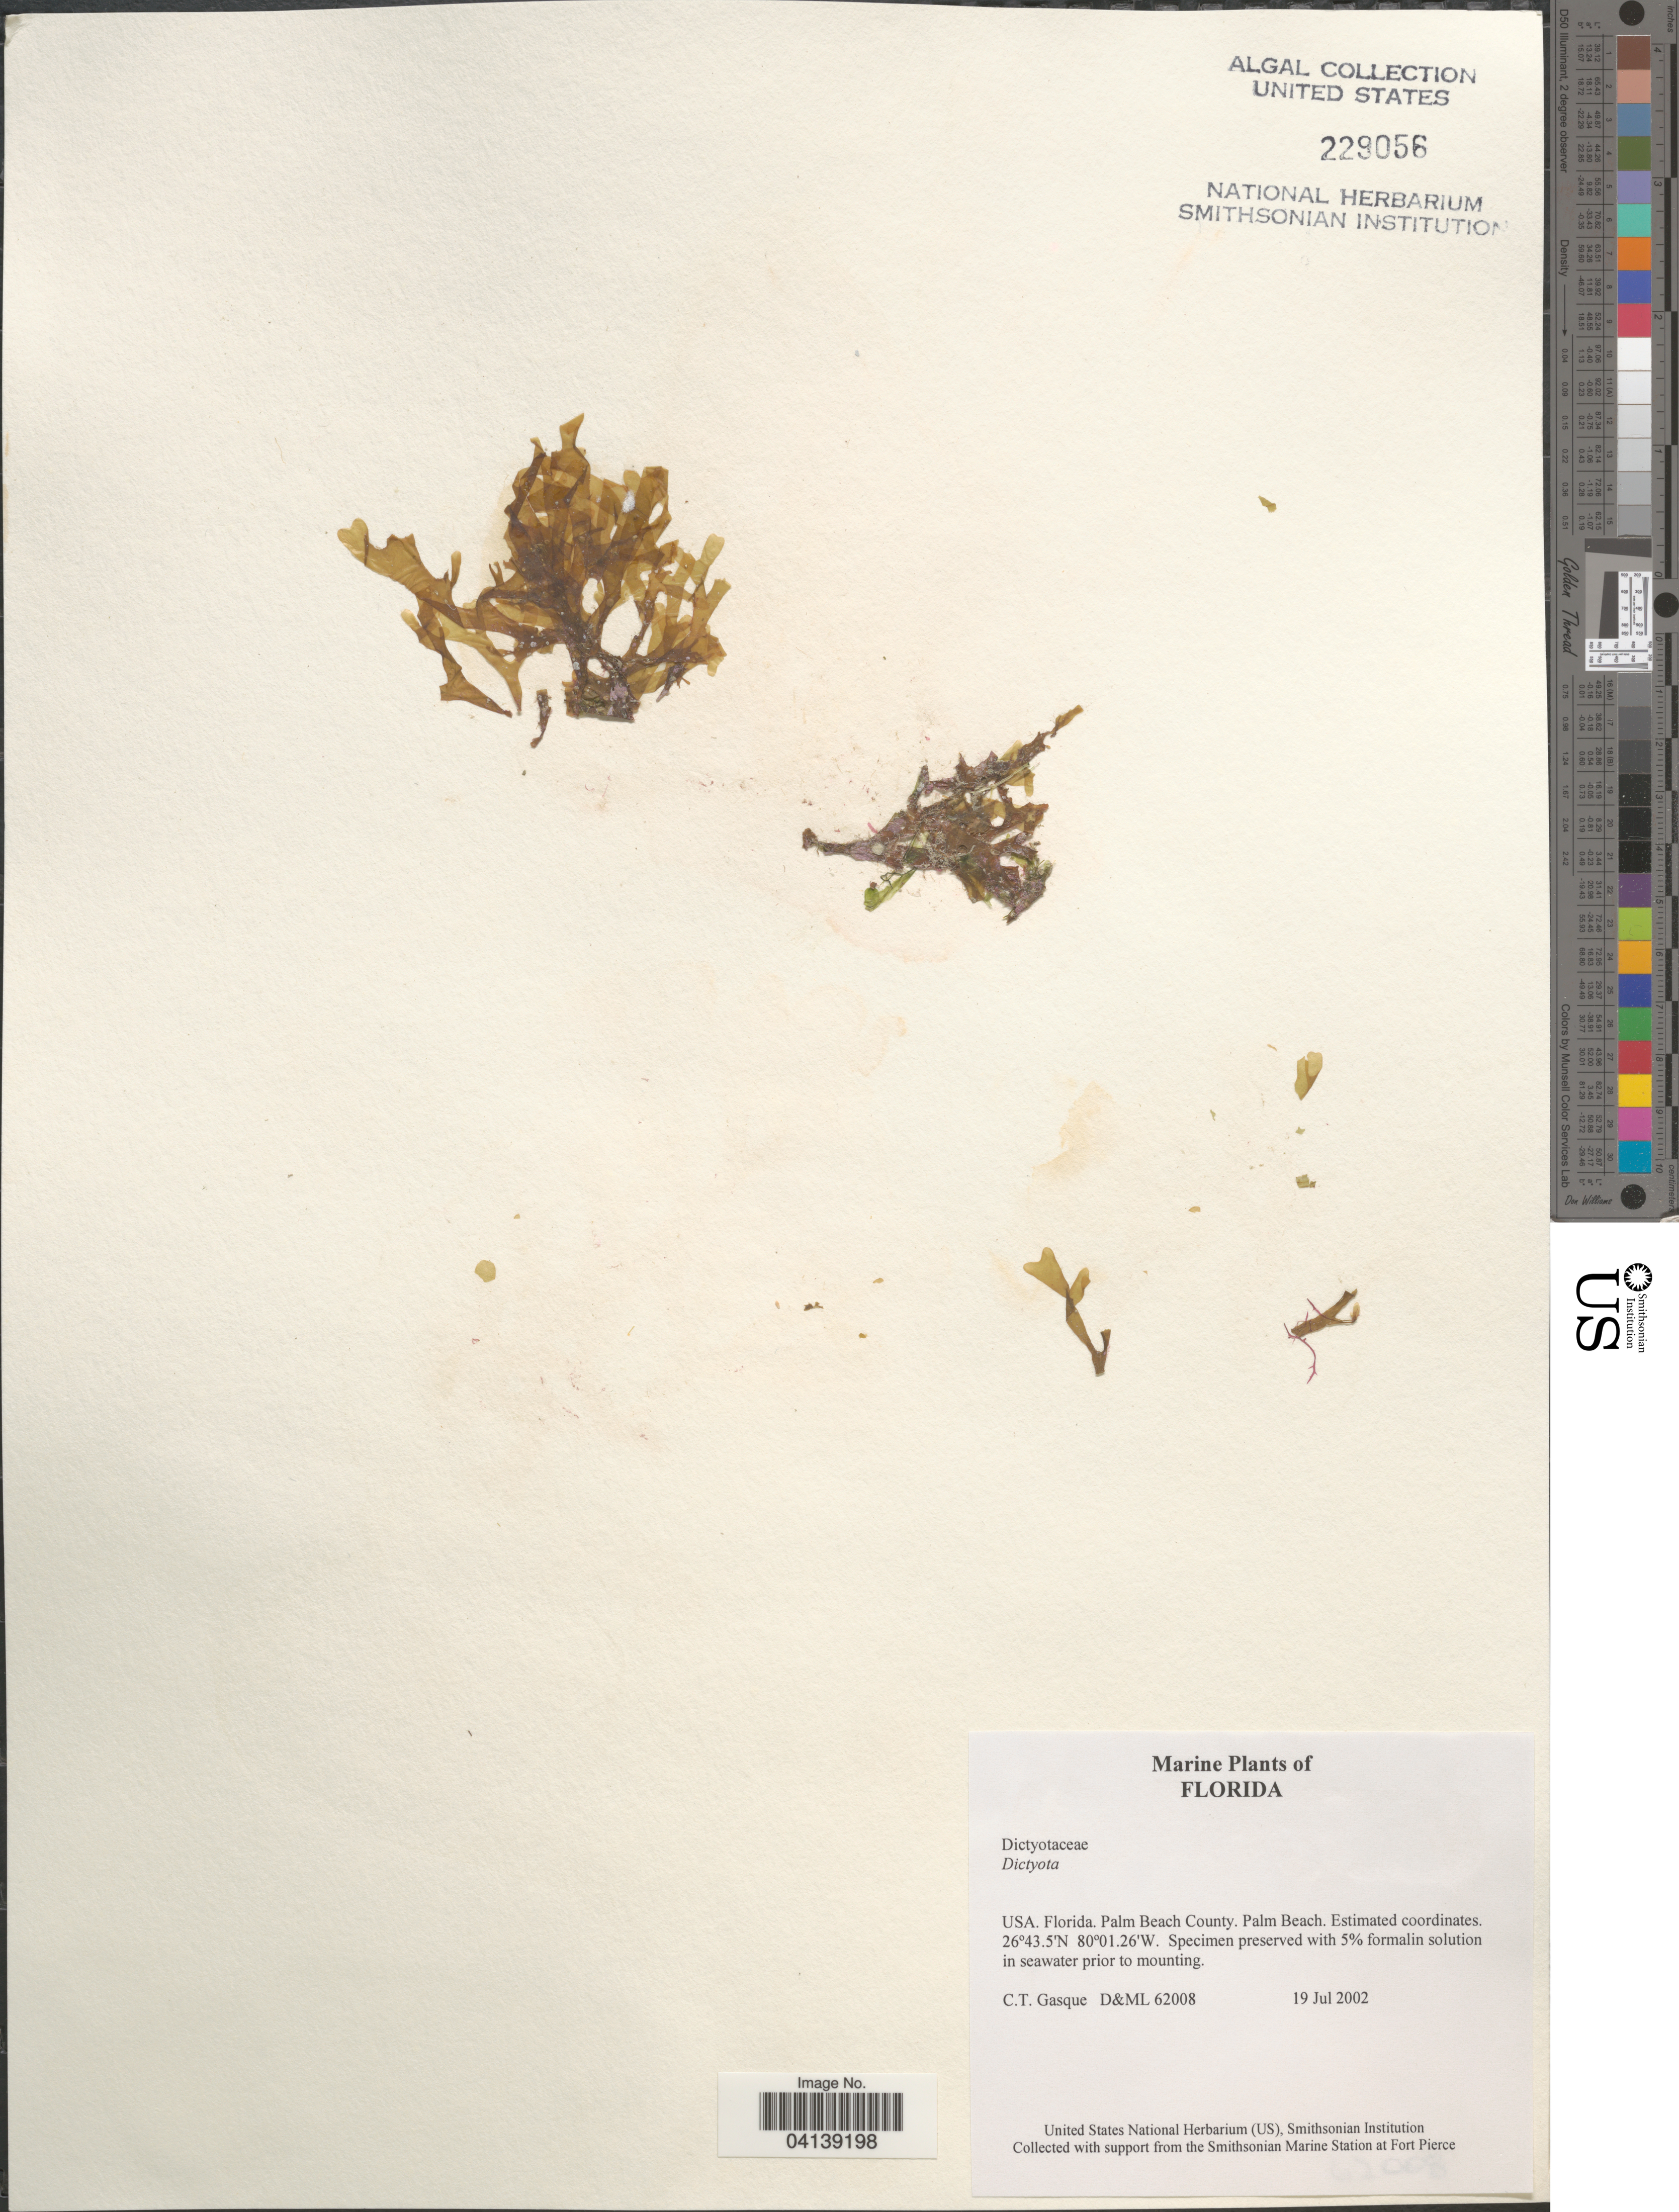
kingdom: Chromista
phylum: Ochrophyta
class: Phaeophyceae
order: Dictyotales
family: Dictyotaceae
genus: Dictyota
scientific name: Dictyota sp.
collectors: C. Gasque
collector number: D&ML62008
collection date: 2002-07-19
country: United States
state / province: Florida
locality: Palm Beach County. Palm Beach.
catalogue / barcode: US 229056